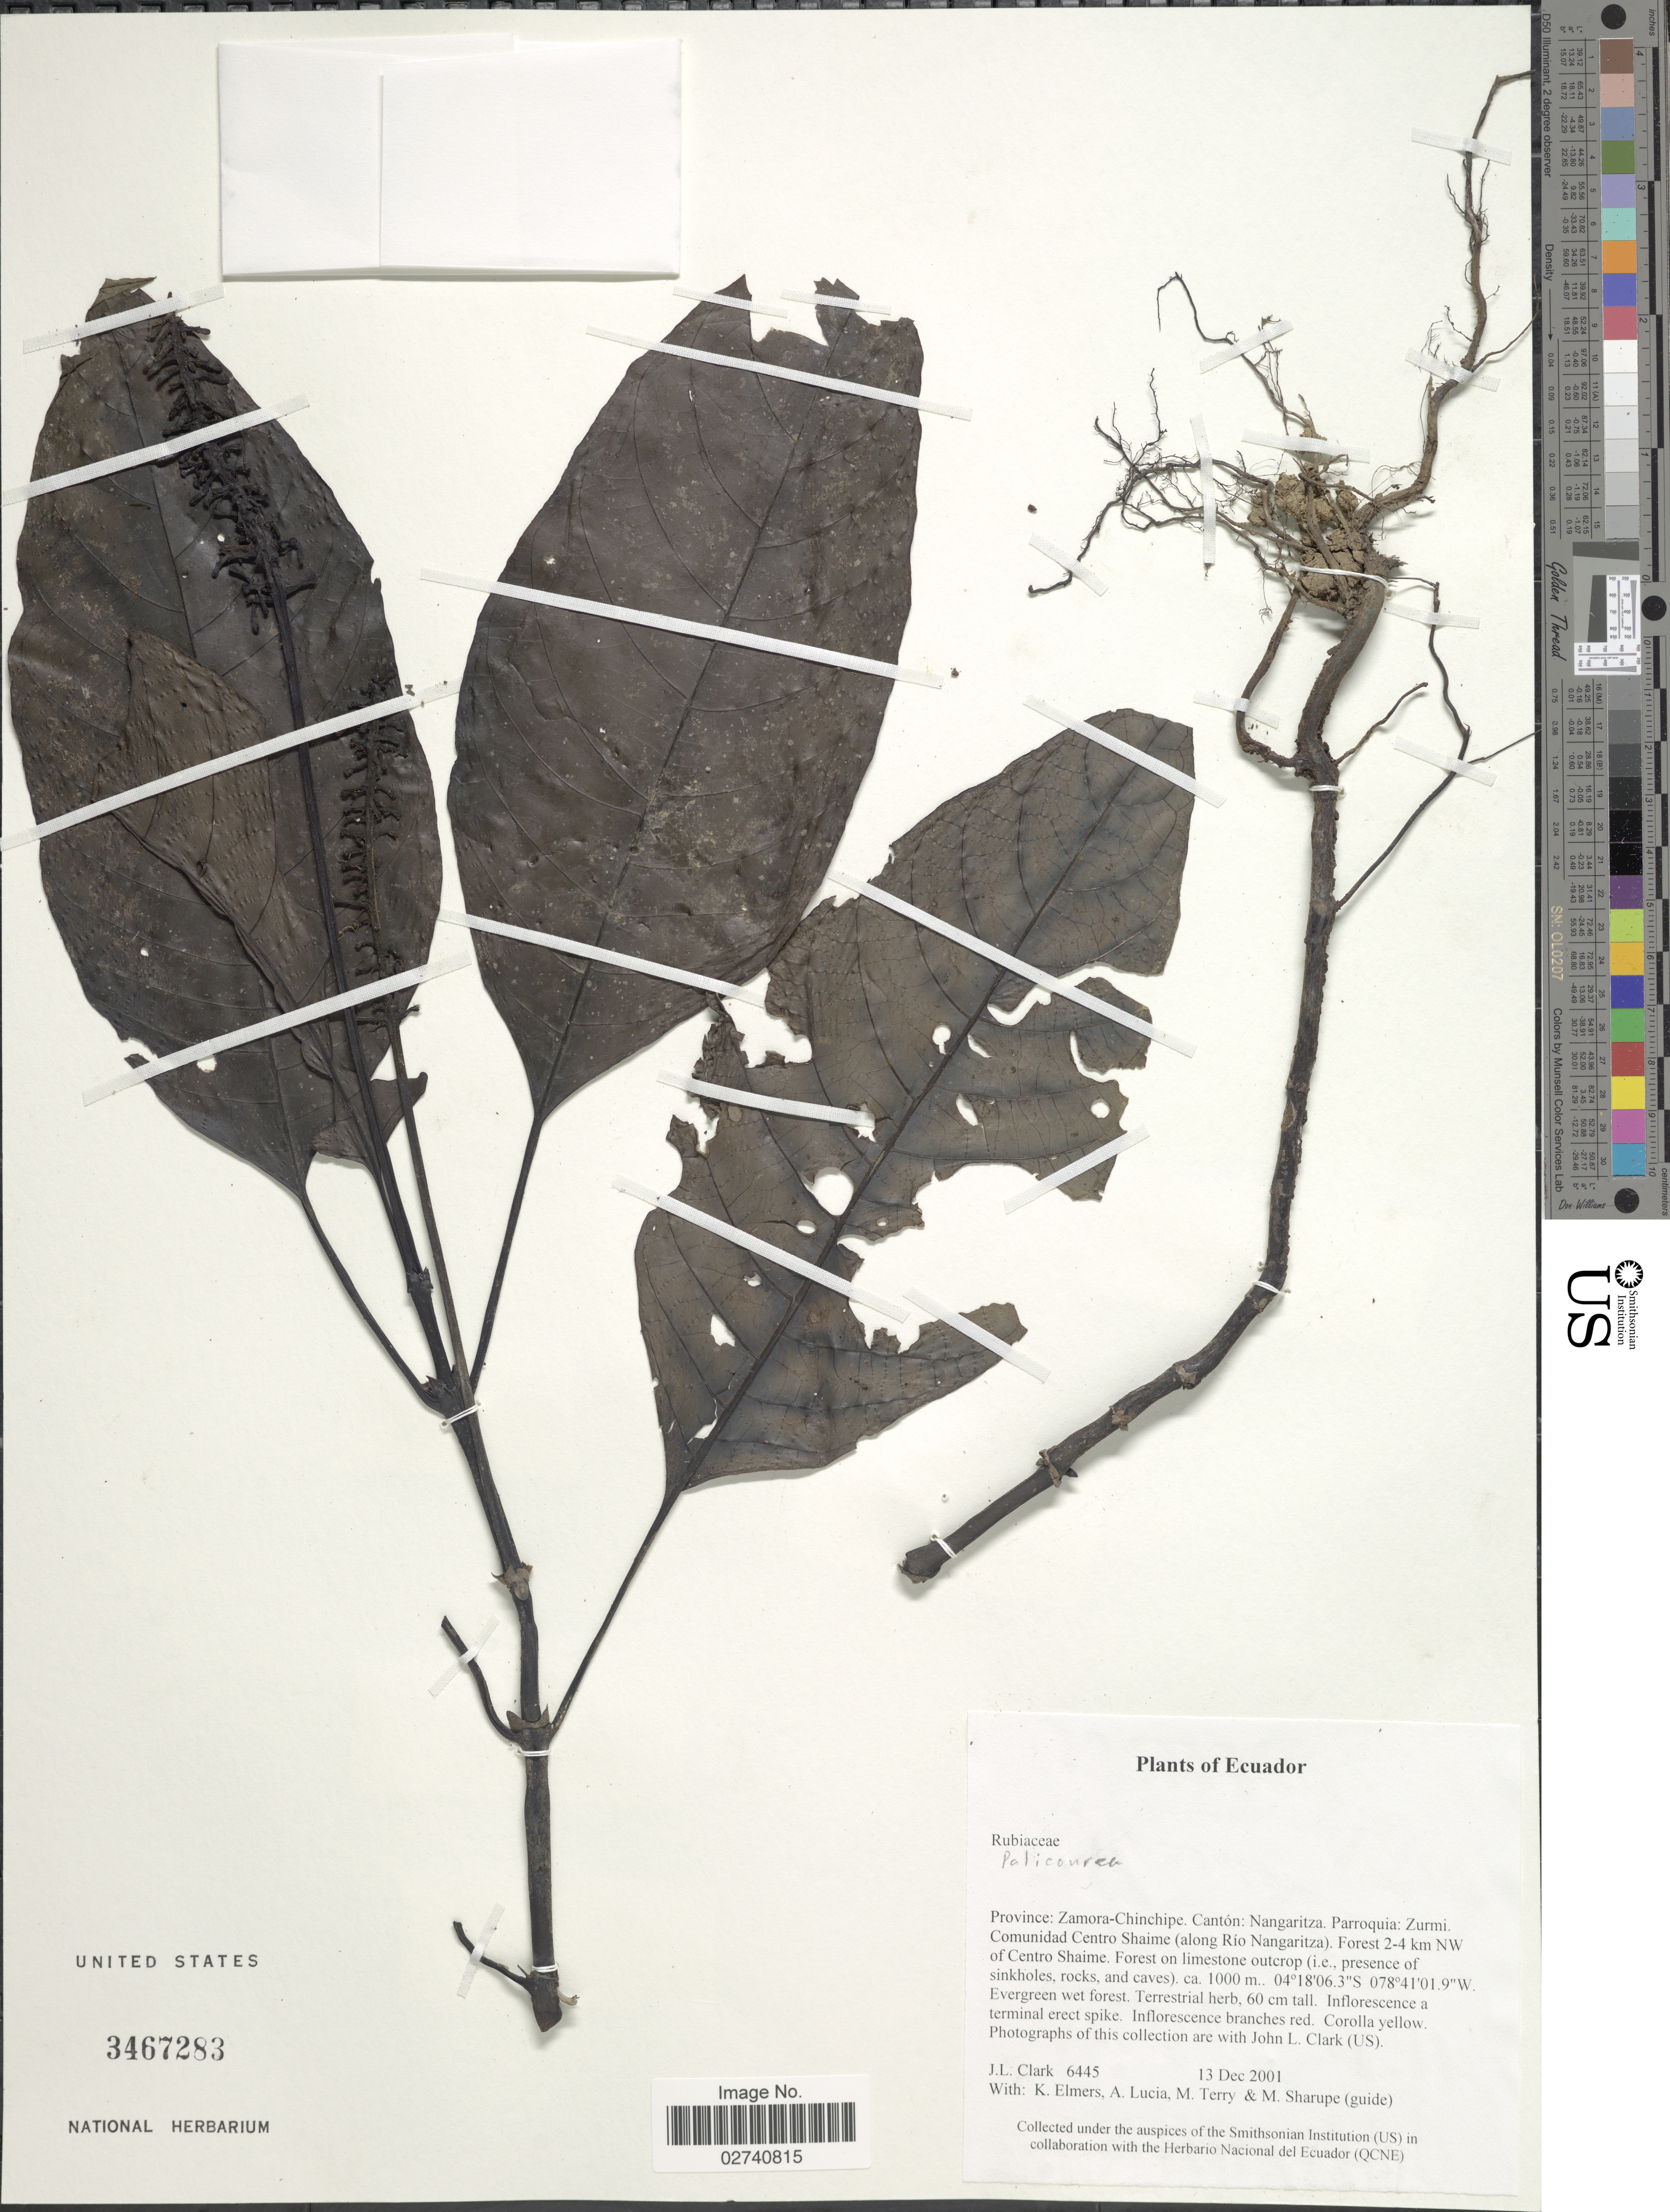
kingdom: Plantae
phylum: Tracheophyta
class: Magnoliopsida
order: Gentianales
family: Rubiaceae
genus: Palicourea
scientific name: Palicourea sp.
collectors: J. F. Clark, K. Elmers, A. Lucia, M. Terry & M. Sharupe (guide)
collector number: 6445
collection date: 2001-12-13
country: Ecuador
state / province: Zamora-Chinchipe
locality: Canton: Nangaritza. Parroquia: Zurmi. Comunidad Centro Shaime (along Rio Nangaritza). Forest 2-4 km NE of Centro Shaime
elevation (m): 1000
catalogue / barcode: US 3467283